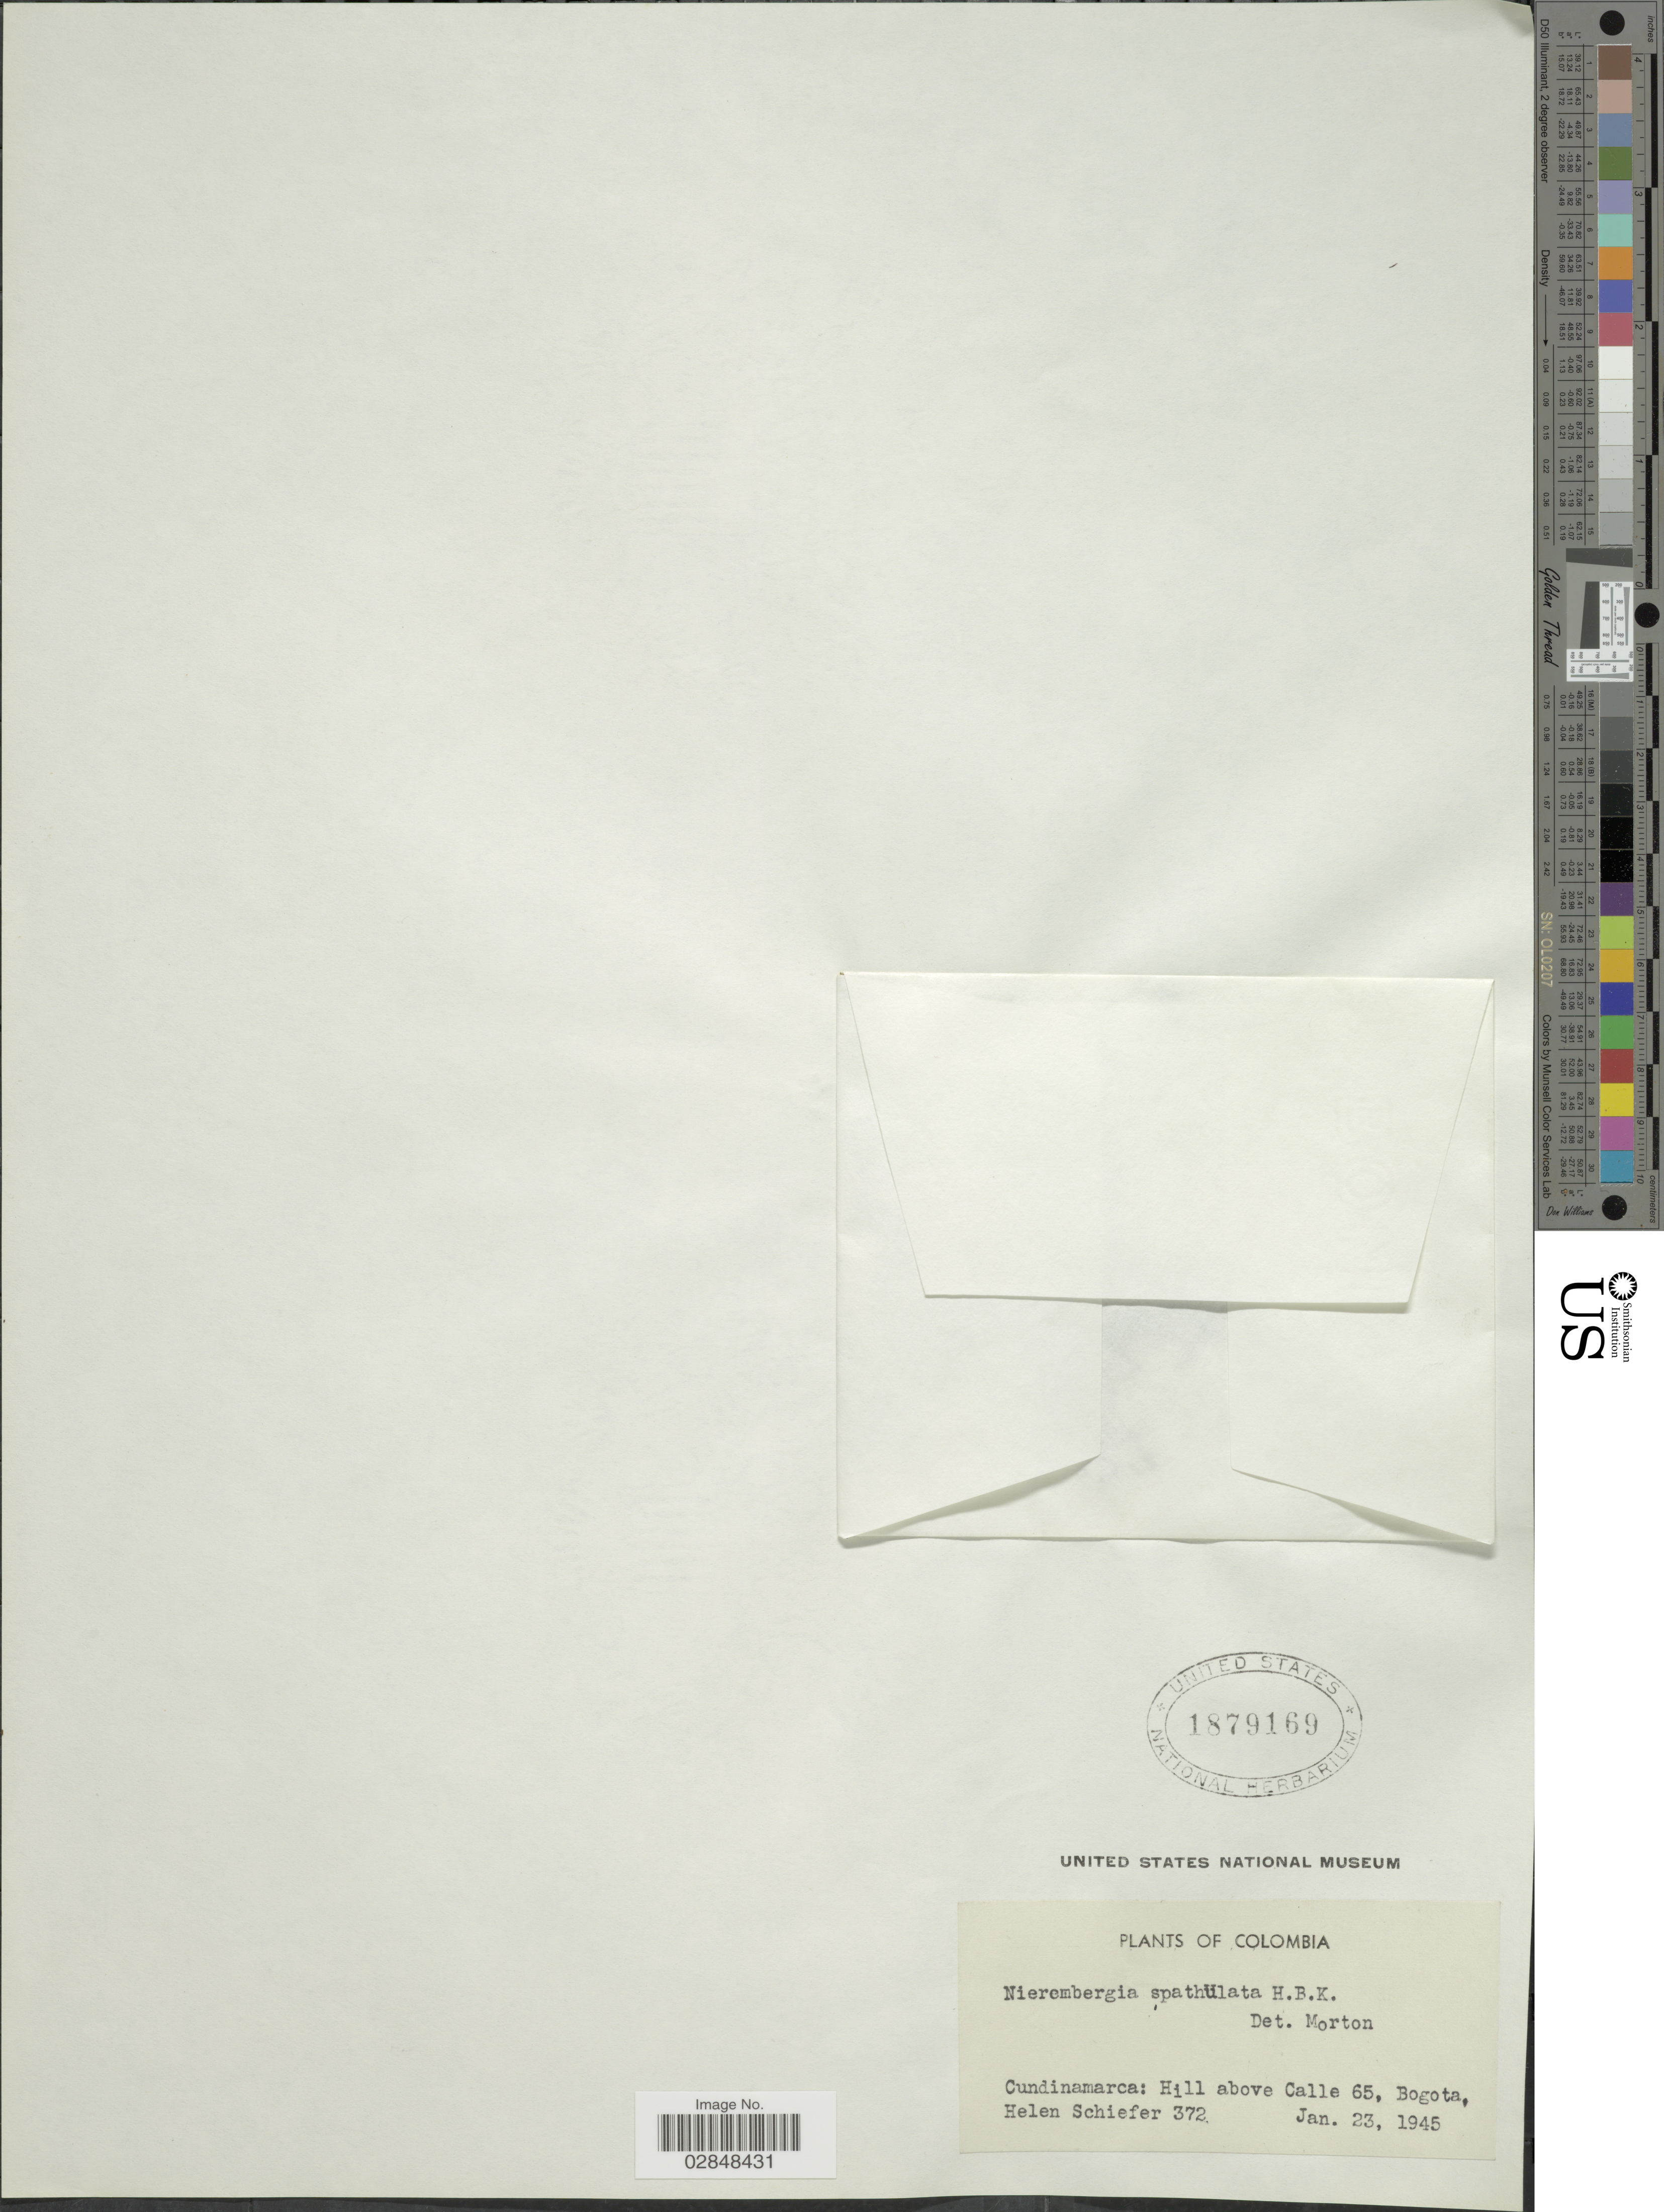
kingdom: Plantae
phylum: Tracheophyta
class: Magnoliopsida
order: Solanales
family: Solanaceae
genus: Nierembergia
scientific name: Nierembergia spathulata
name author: Kunth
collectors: H. Schiefer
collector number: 372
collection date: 1945-01-23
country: Colombia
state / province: Cundinamarca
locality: Hill above Calle 65, Bogota.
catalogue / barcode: US 1879169